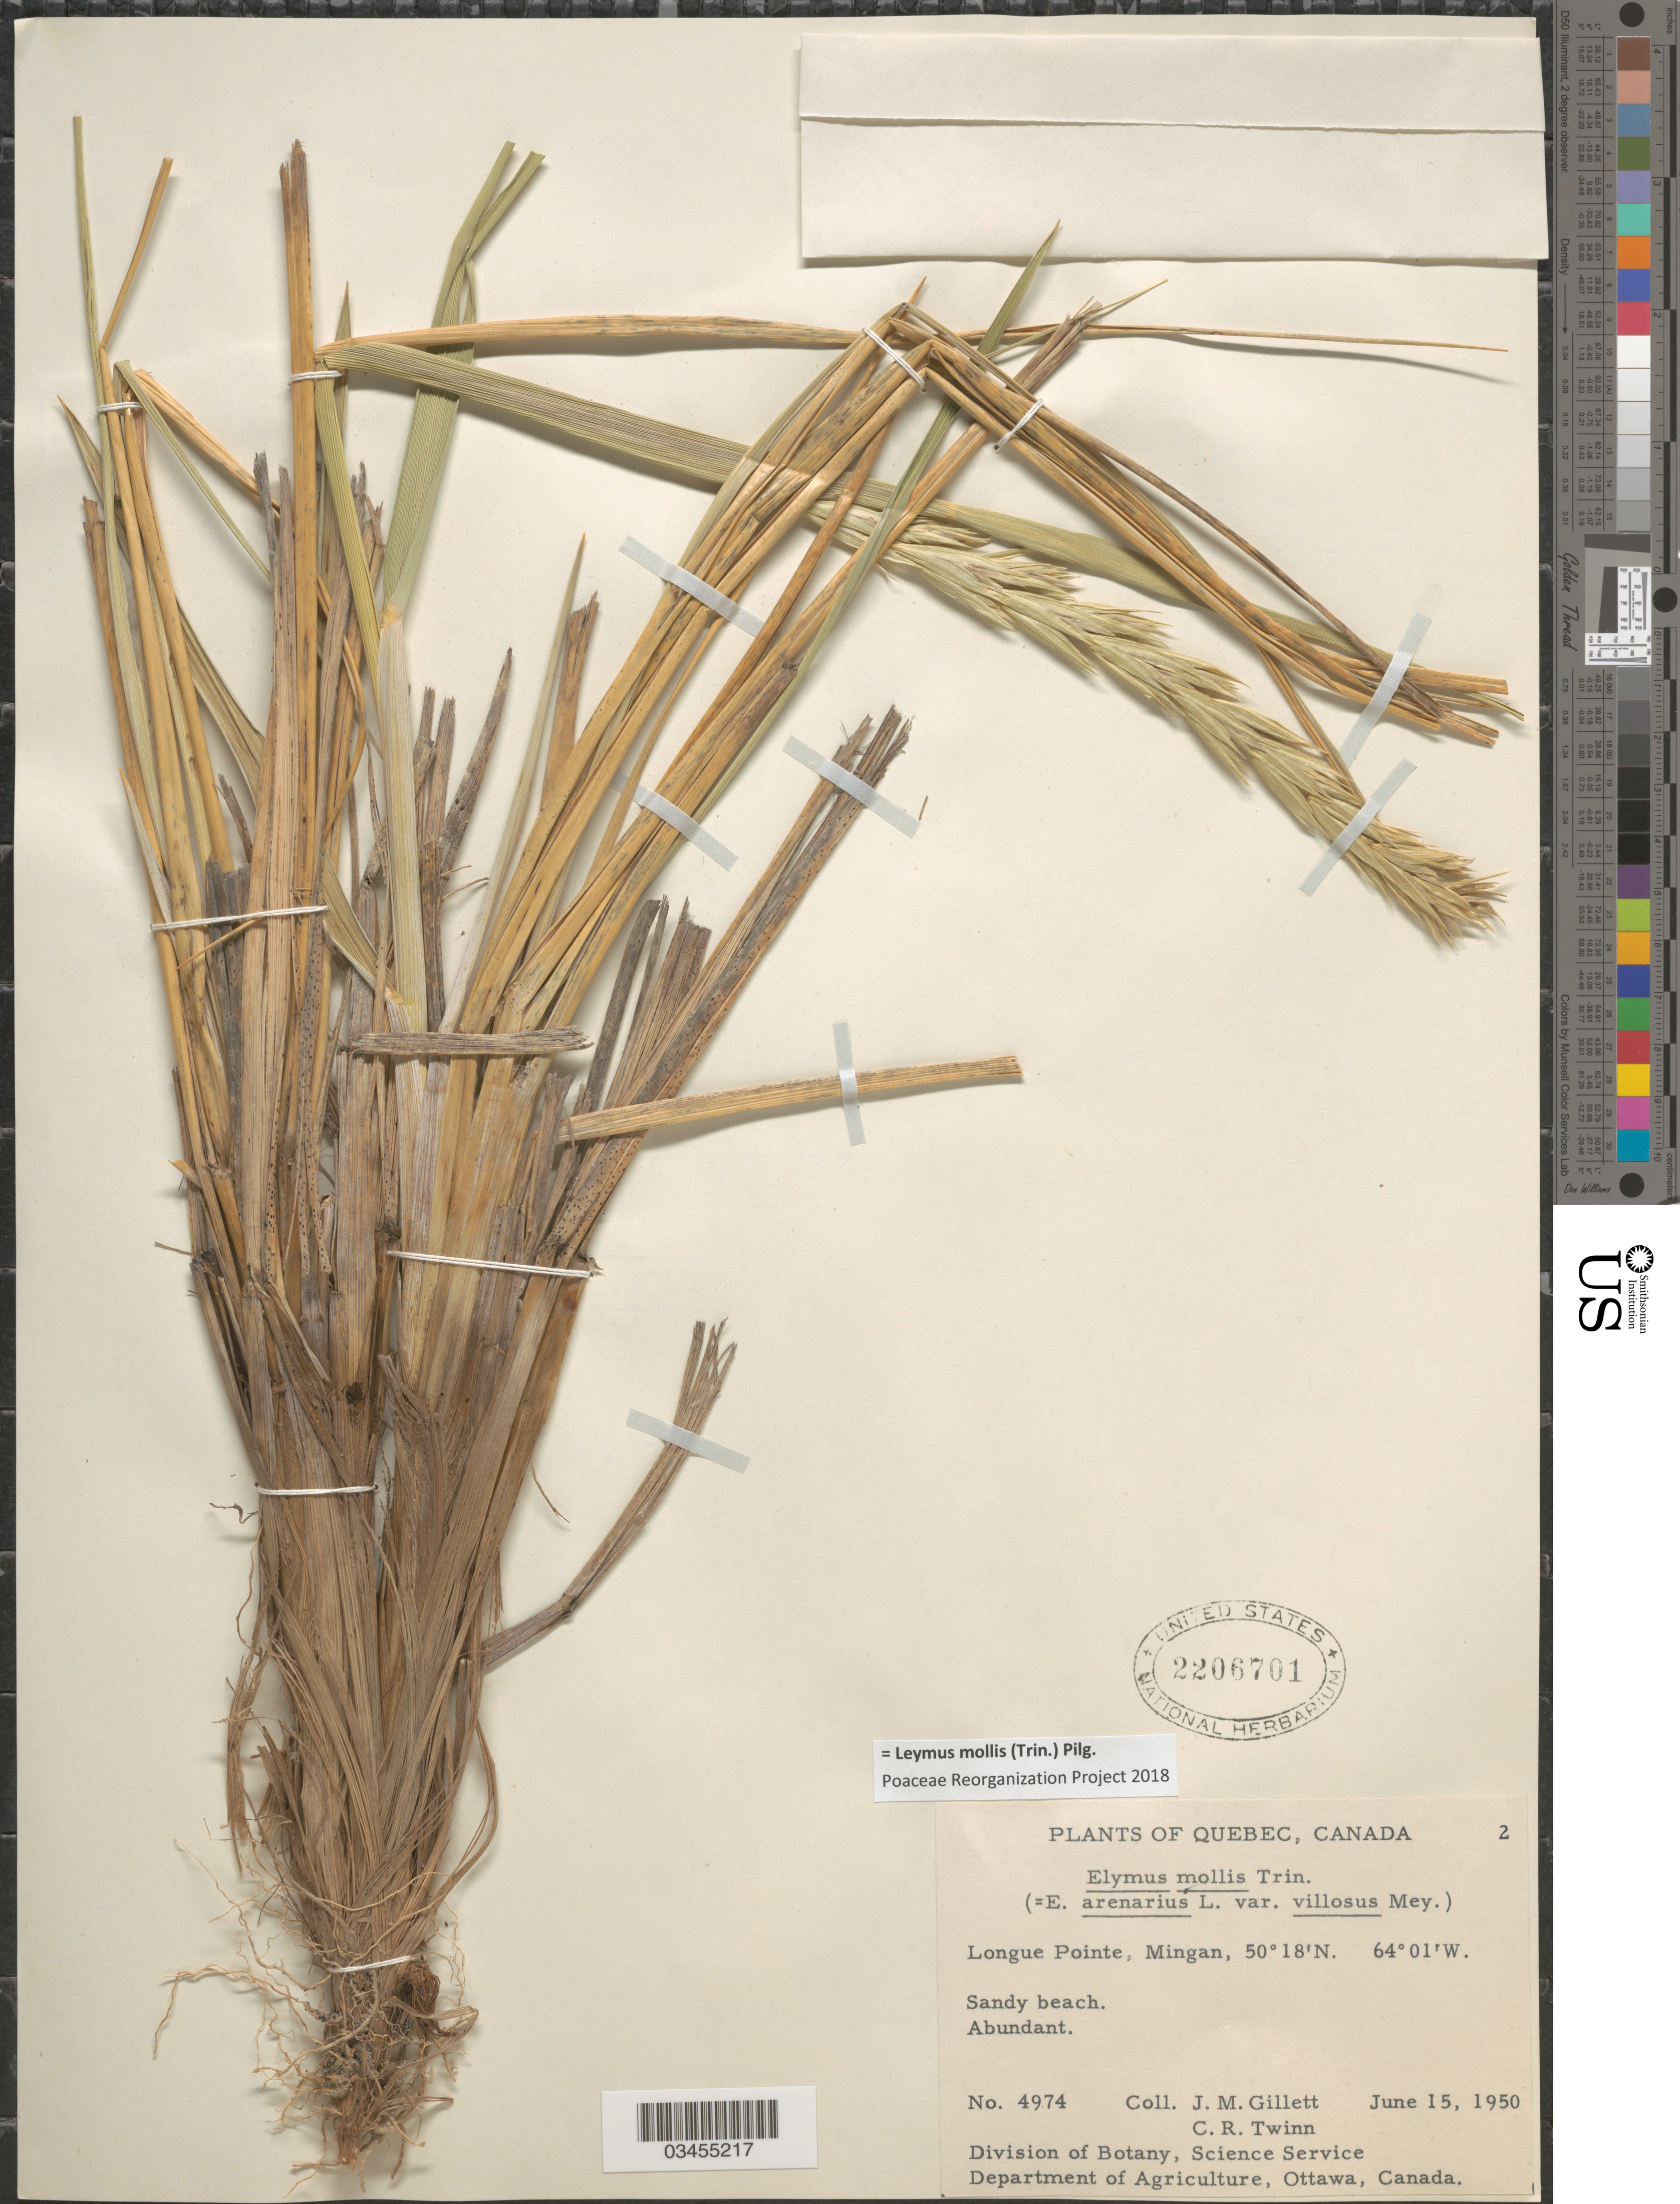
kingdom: Plantae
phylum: Tracheophyta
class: Liliopsida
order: Poales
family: Poaceae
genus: Leymus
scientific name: Leymus mollis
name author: (Trin.) Pilg.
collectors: J. M. Gillett & C. Twinn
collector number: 4974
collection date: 1950-06-15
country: Canada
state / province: Quebec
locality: Longue Pointe, Mingan.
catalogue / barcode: US 2206701